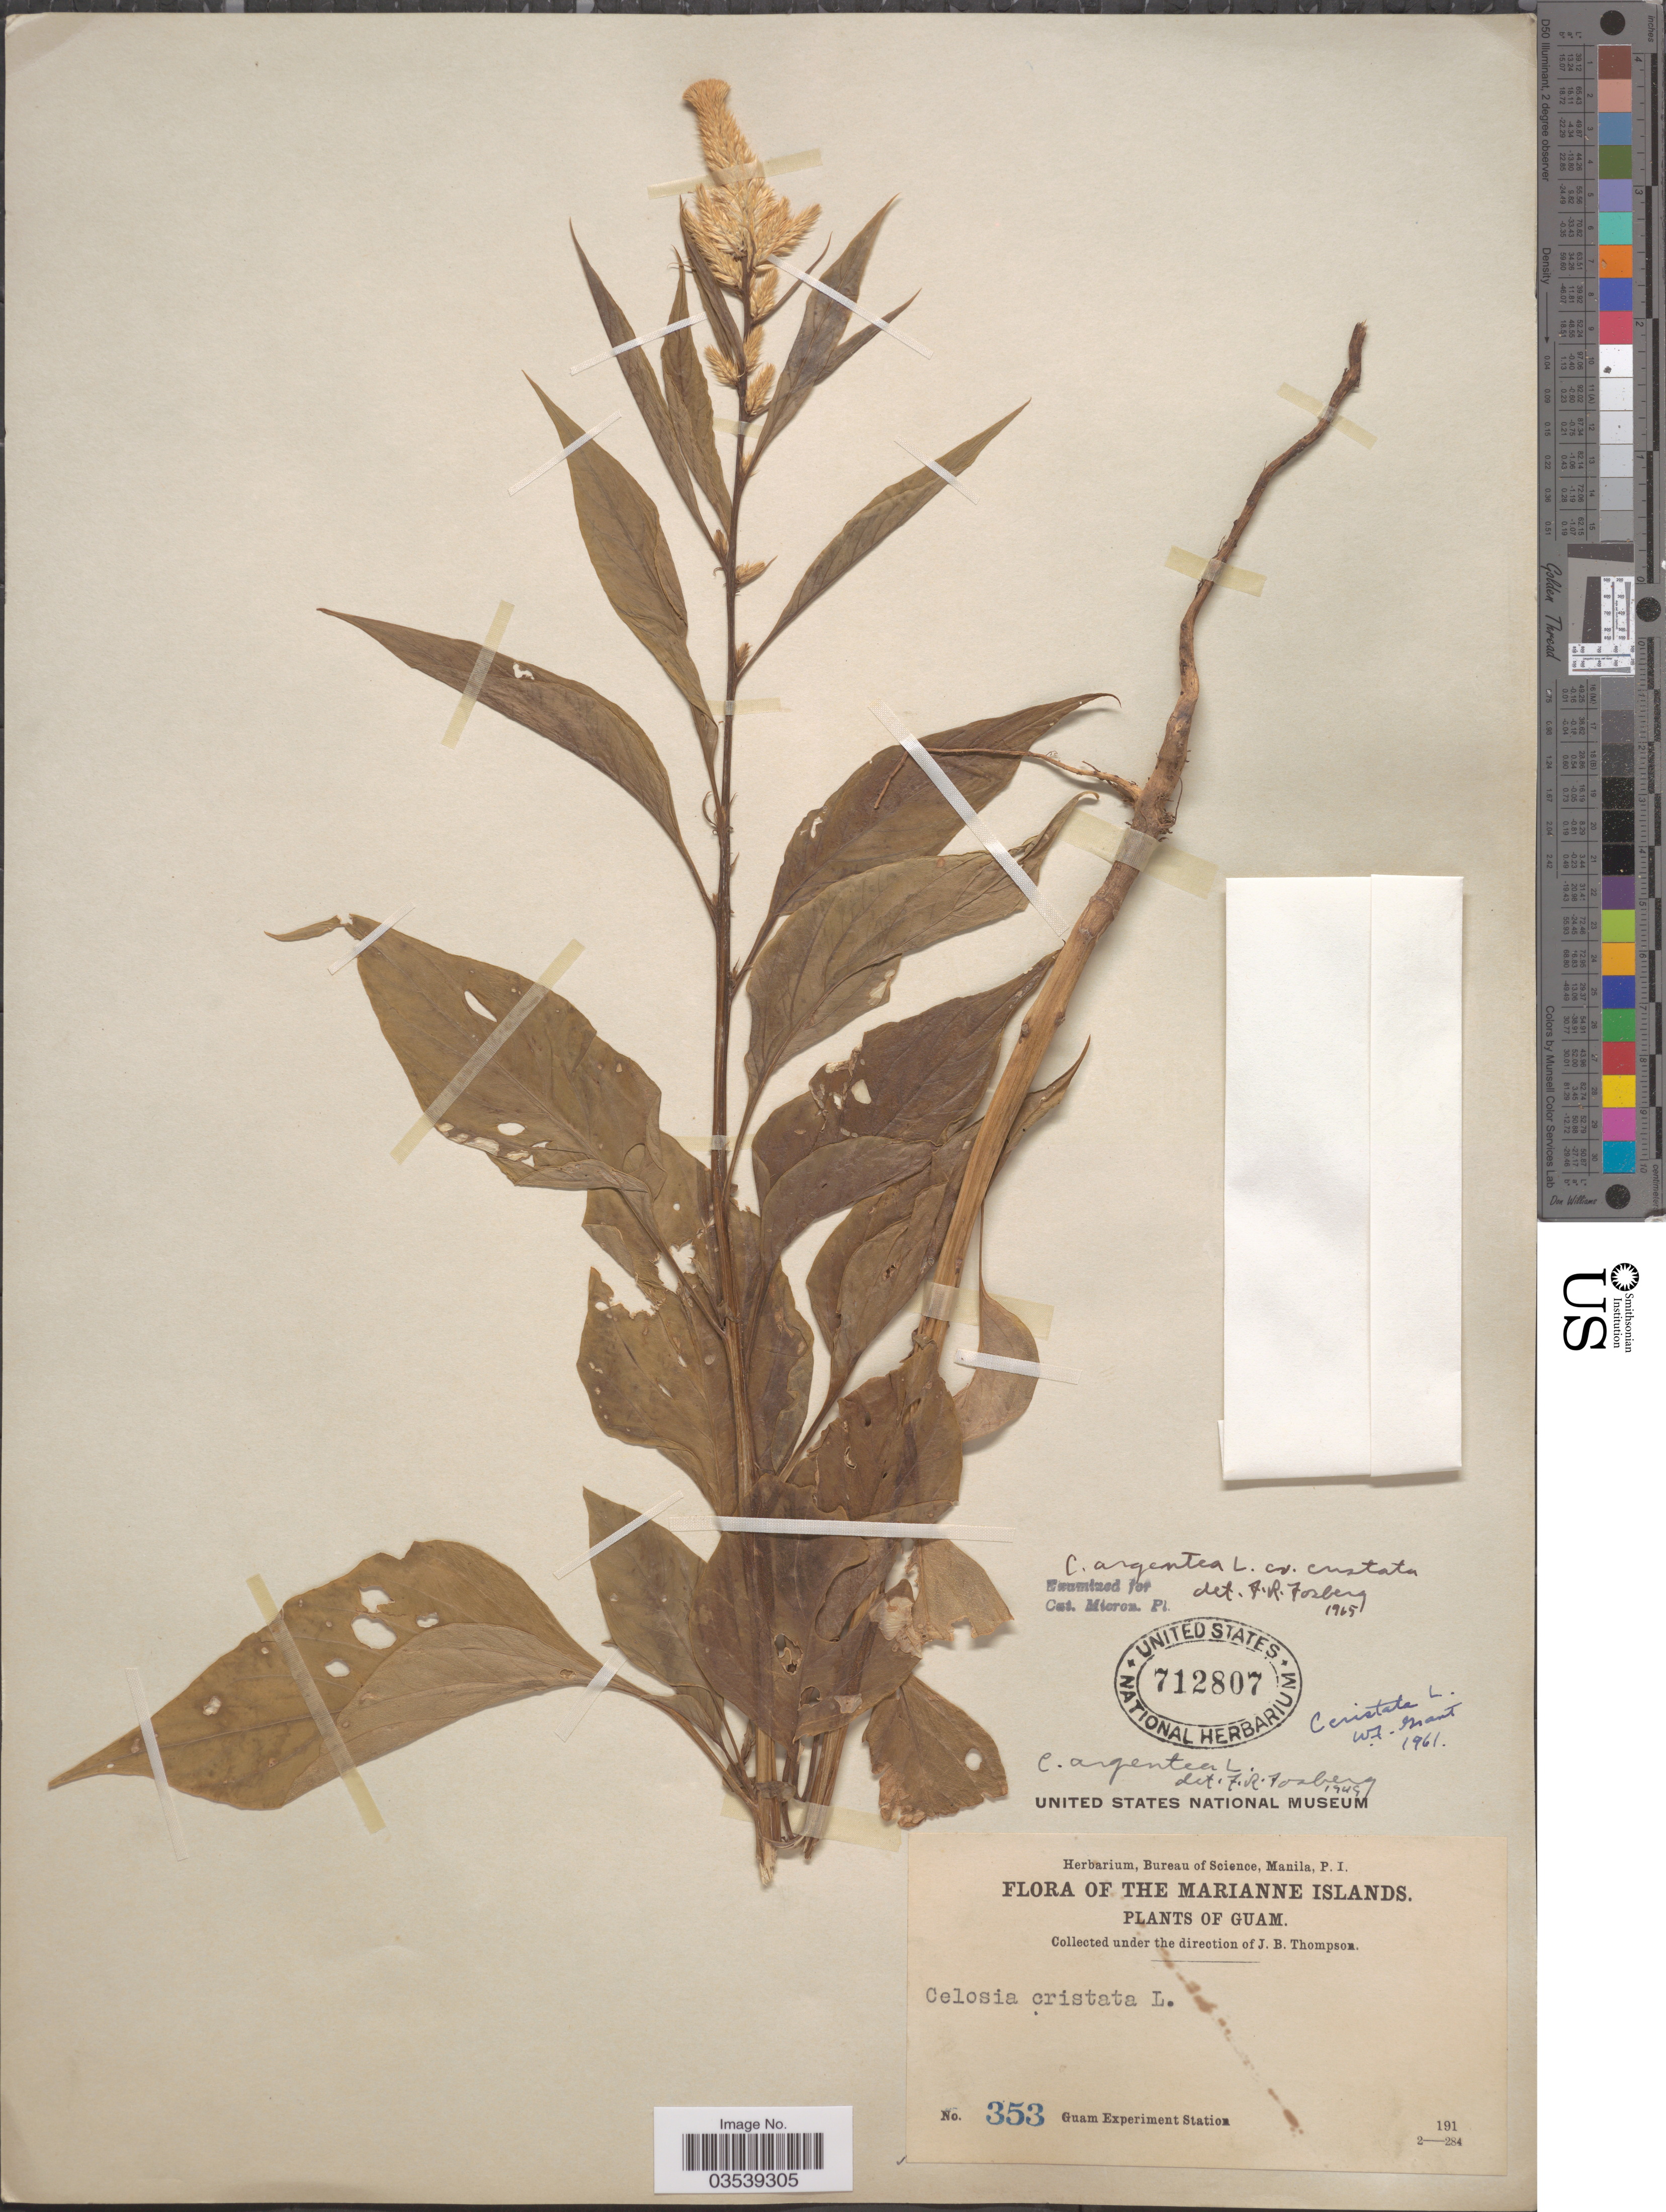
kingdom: Plantae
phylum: Tracheophyta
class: Magnoliopsida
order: Caryophyllales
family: Amaranthaceae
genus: Celosia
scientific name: Celosia argentea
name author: L.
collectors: Guam Exp. Sta.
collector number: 353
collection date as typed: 191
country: Guam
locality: The Marianne Islands.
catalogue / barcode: US 712807